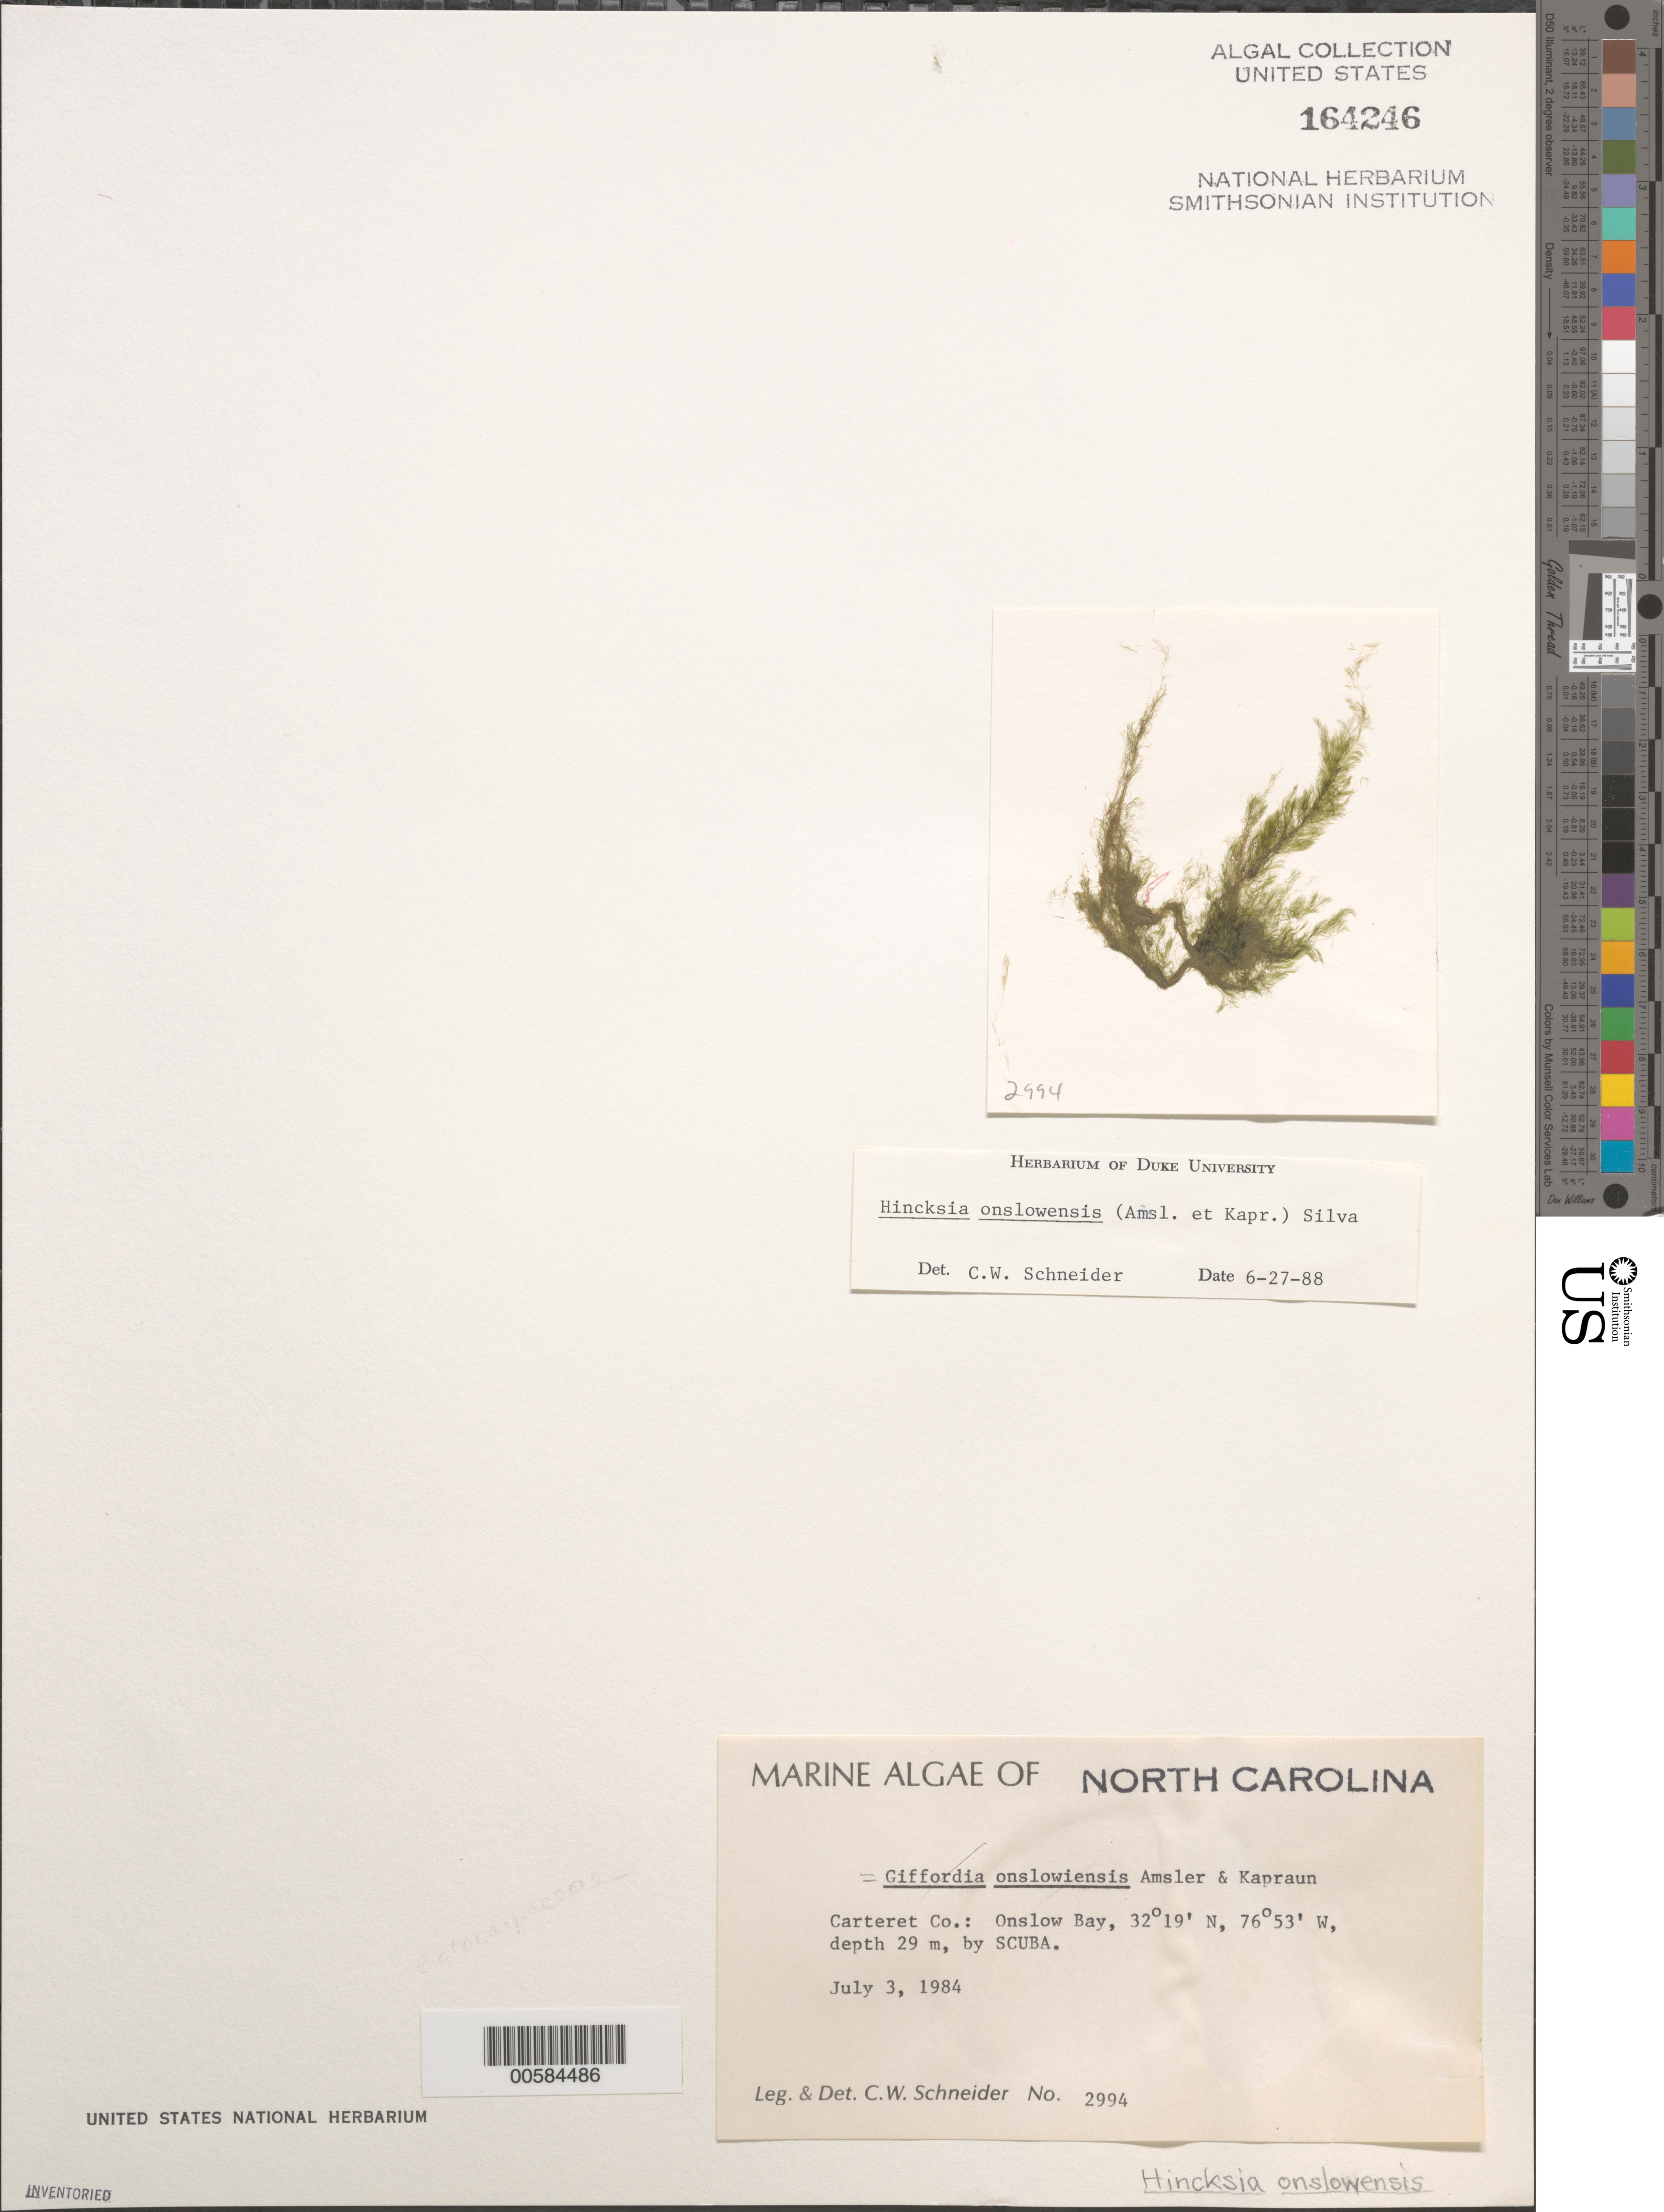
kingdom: Chromista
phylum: Ochrophyta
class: Phaeophyceae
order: Ectocarpales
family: Acinetosporaceae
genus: Hincksia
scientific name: Hincksia onslowensis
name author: (Amsler & Kapraun) P.C. Silva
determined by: Schneider, C. W.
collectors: C. W. Schneider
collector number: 2994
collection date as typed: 03 Jul 1984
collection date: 1984-07-03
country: United States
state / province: North Carolina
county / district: Carteret County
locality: Onslow Bay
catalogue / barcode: US 164246